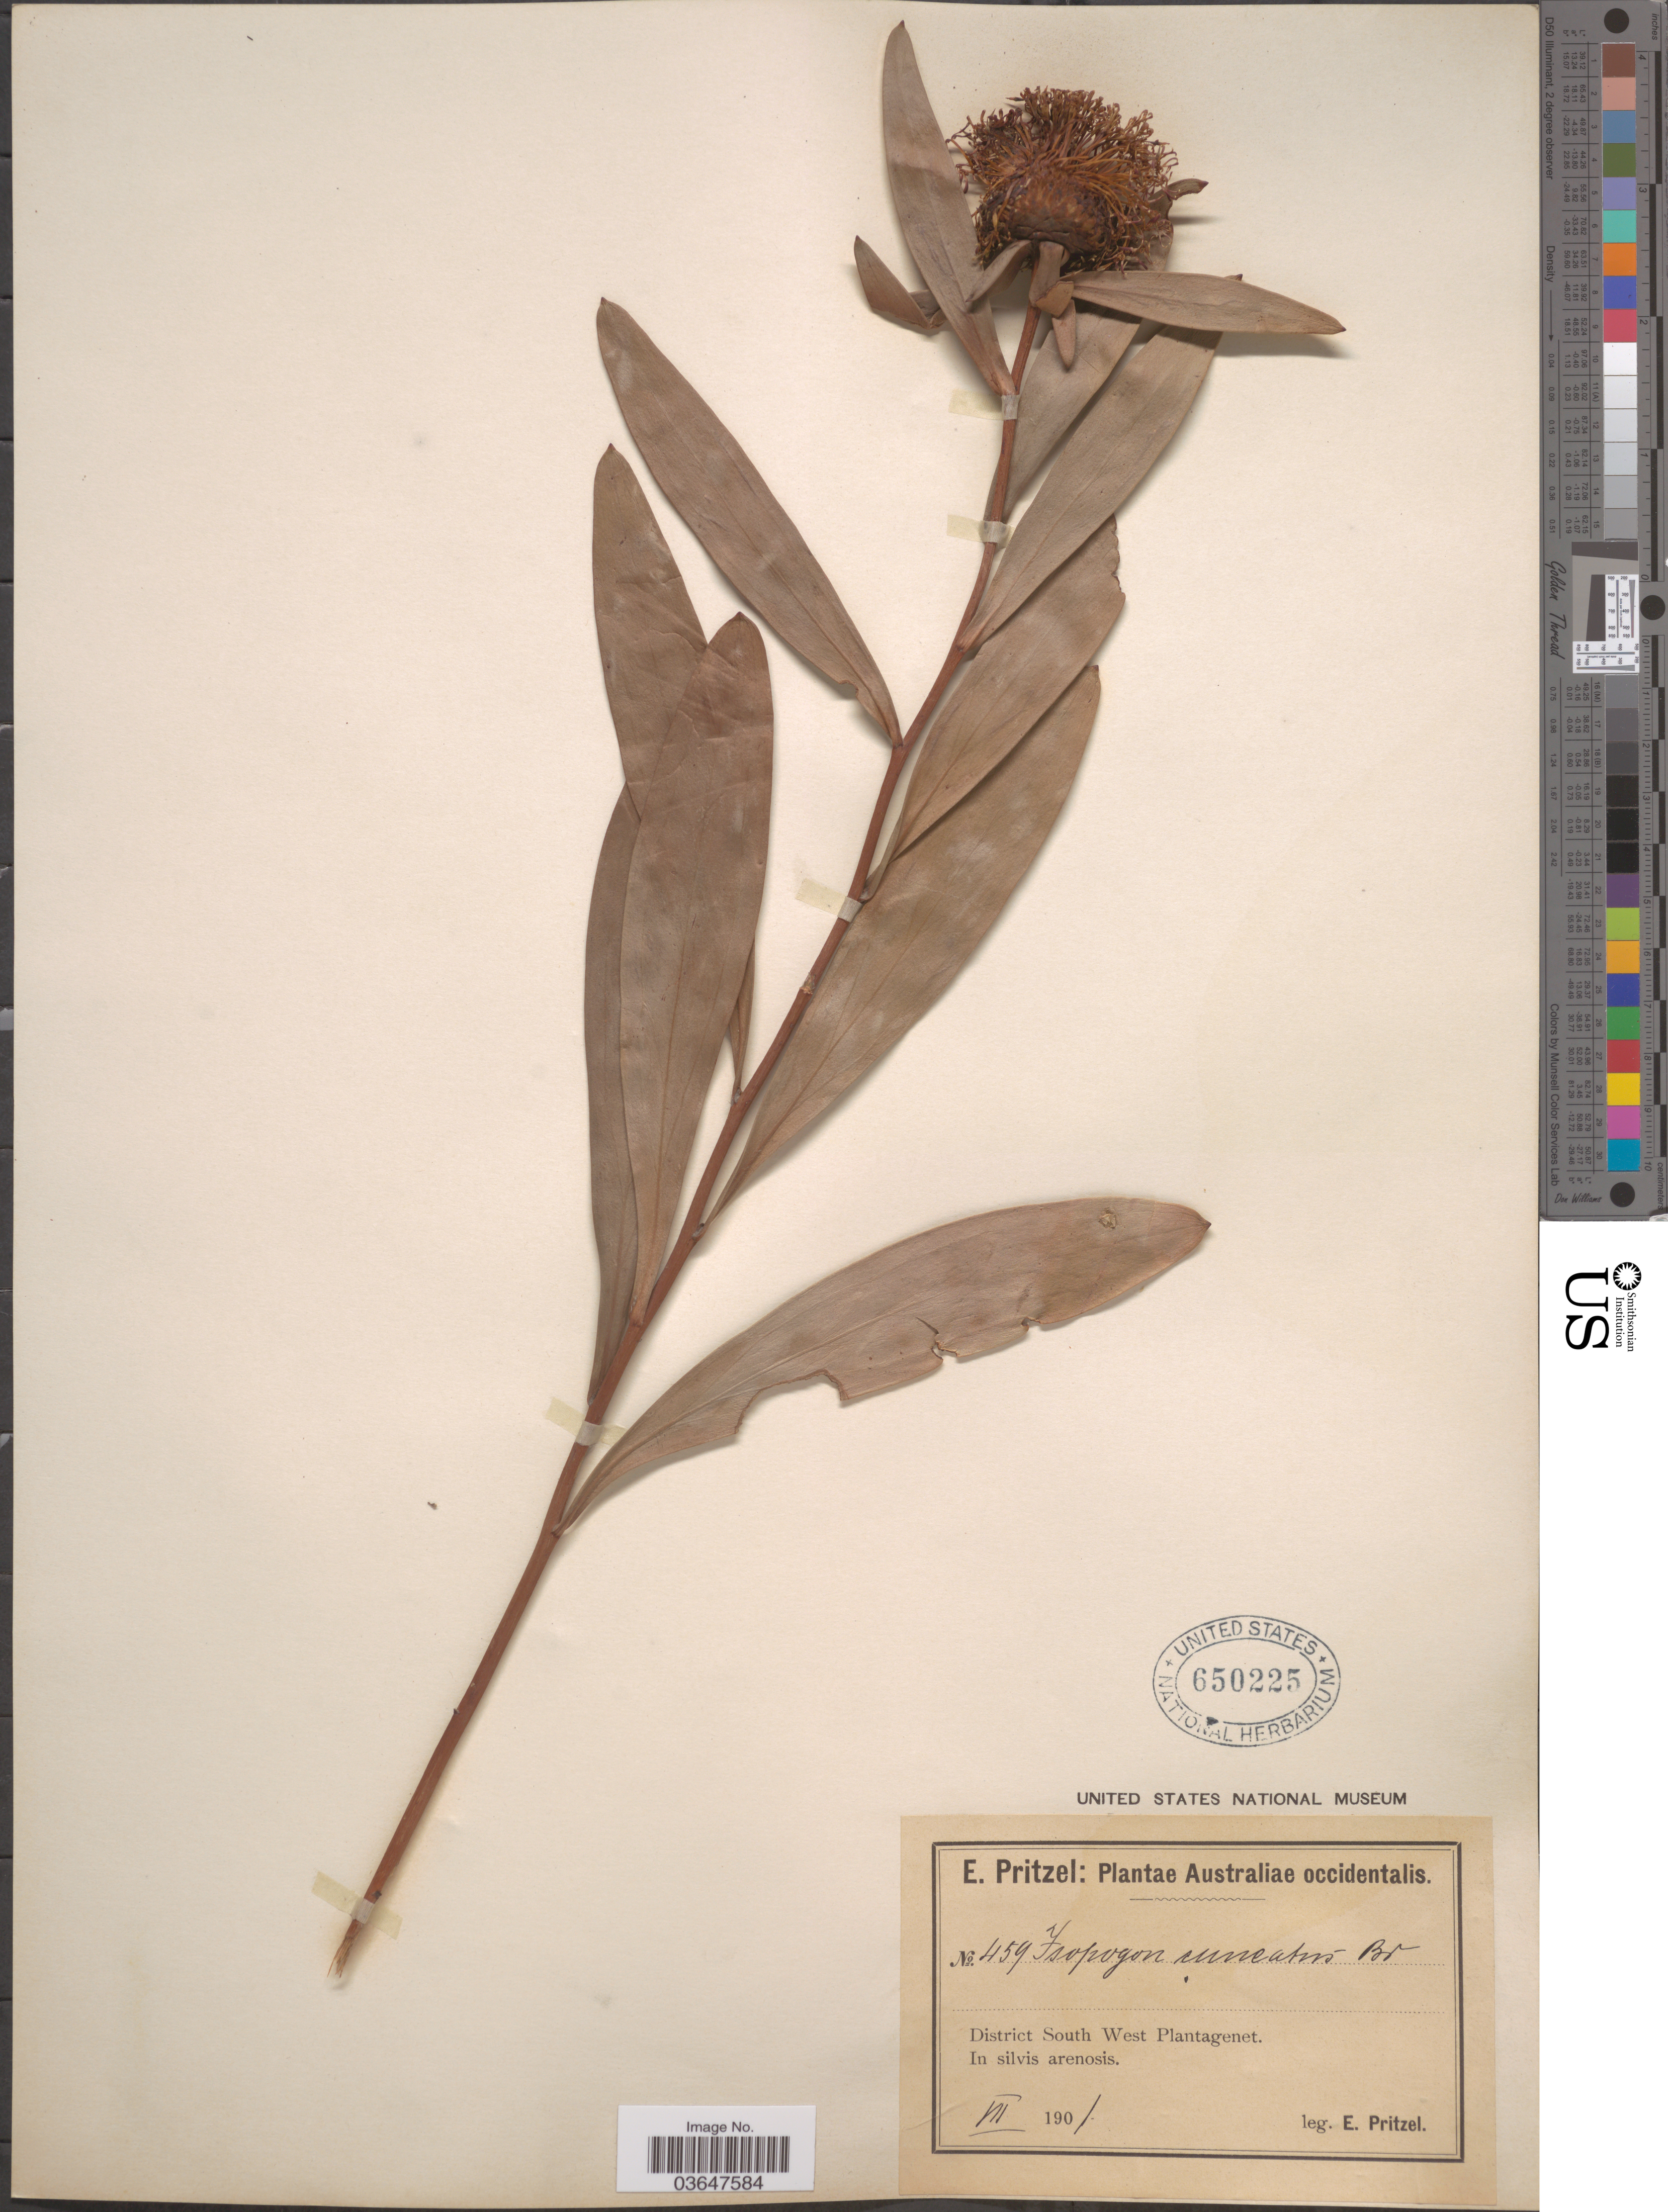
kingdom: Plantae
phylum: Tracheophyta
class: Magnoliopsida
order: Proteales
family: Proteaceae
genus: Isopogon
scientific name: Isopogon cuneatus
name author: R. Br.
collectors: E. G. Pritzel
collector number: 459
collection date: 1901-07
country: Australia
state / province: Western Australia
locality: Austaliae occidentalis.District South West Plantagenet. In silvis arenosis.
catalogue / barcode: US 650225